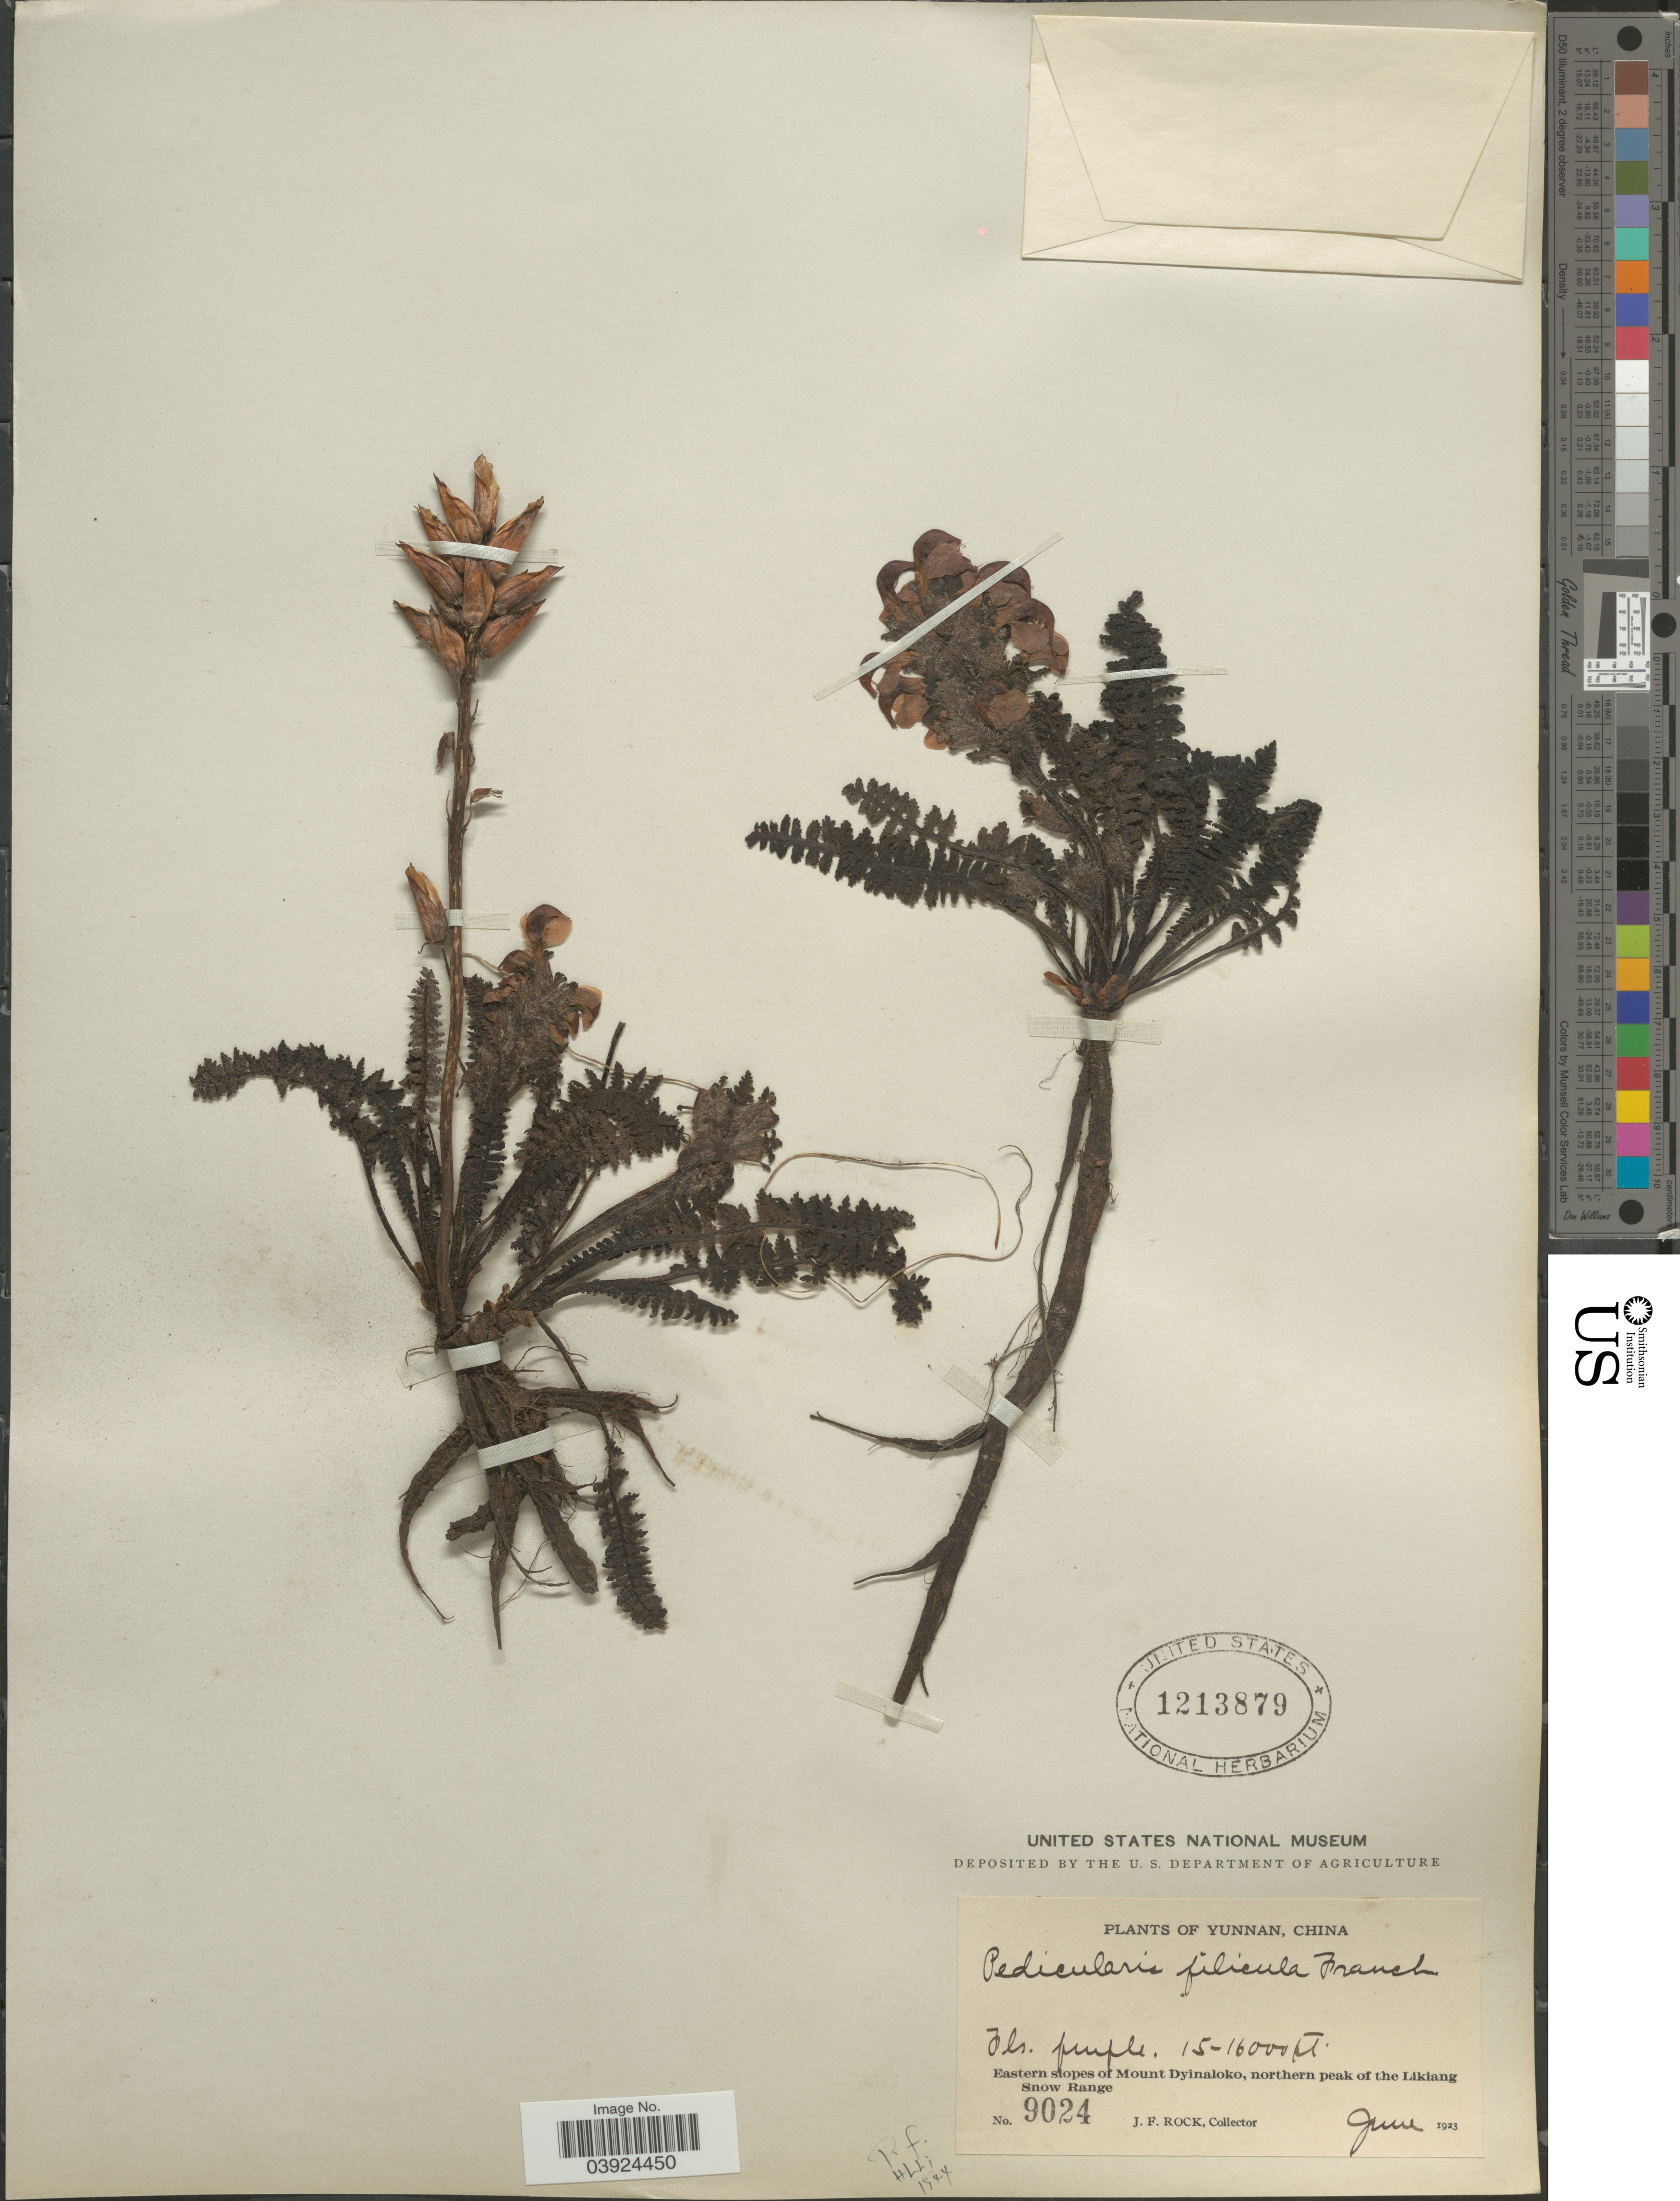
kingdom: Plantae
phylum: Tracheophyta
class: Magnoliopsida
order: Lamiales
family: Orobanchaceae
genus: Pedicularis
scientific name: Pedicularis filicula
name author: Franch. ex Maxim.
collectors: J. Rock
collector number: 9024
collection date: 1923-06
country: China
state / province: Yunnan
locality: Eastern slopes of Mount Dyinaloko, northern peak of the Likiang Snow Range.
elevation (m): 4572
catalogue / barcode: US 1213879